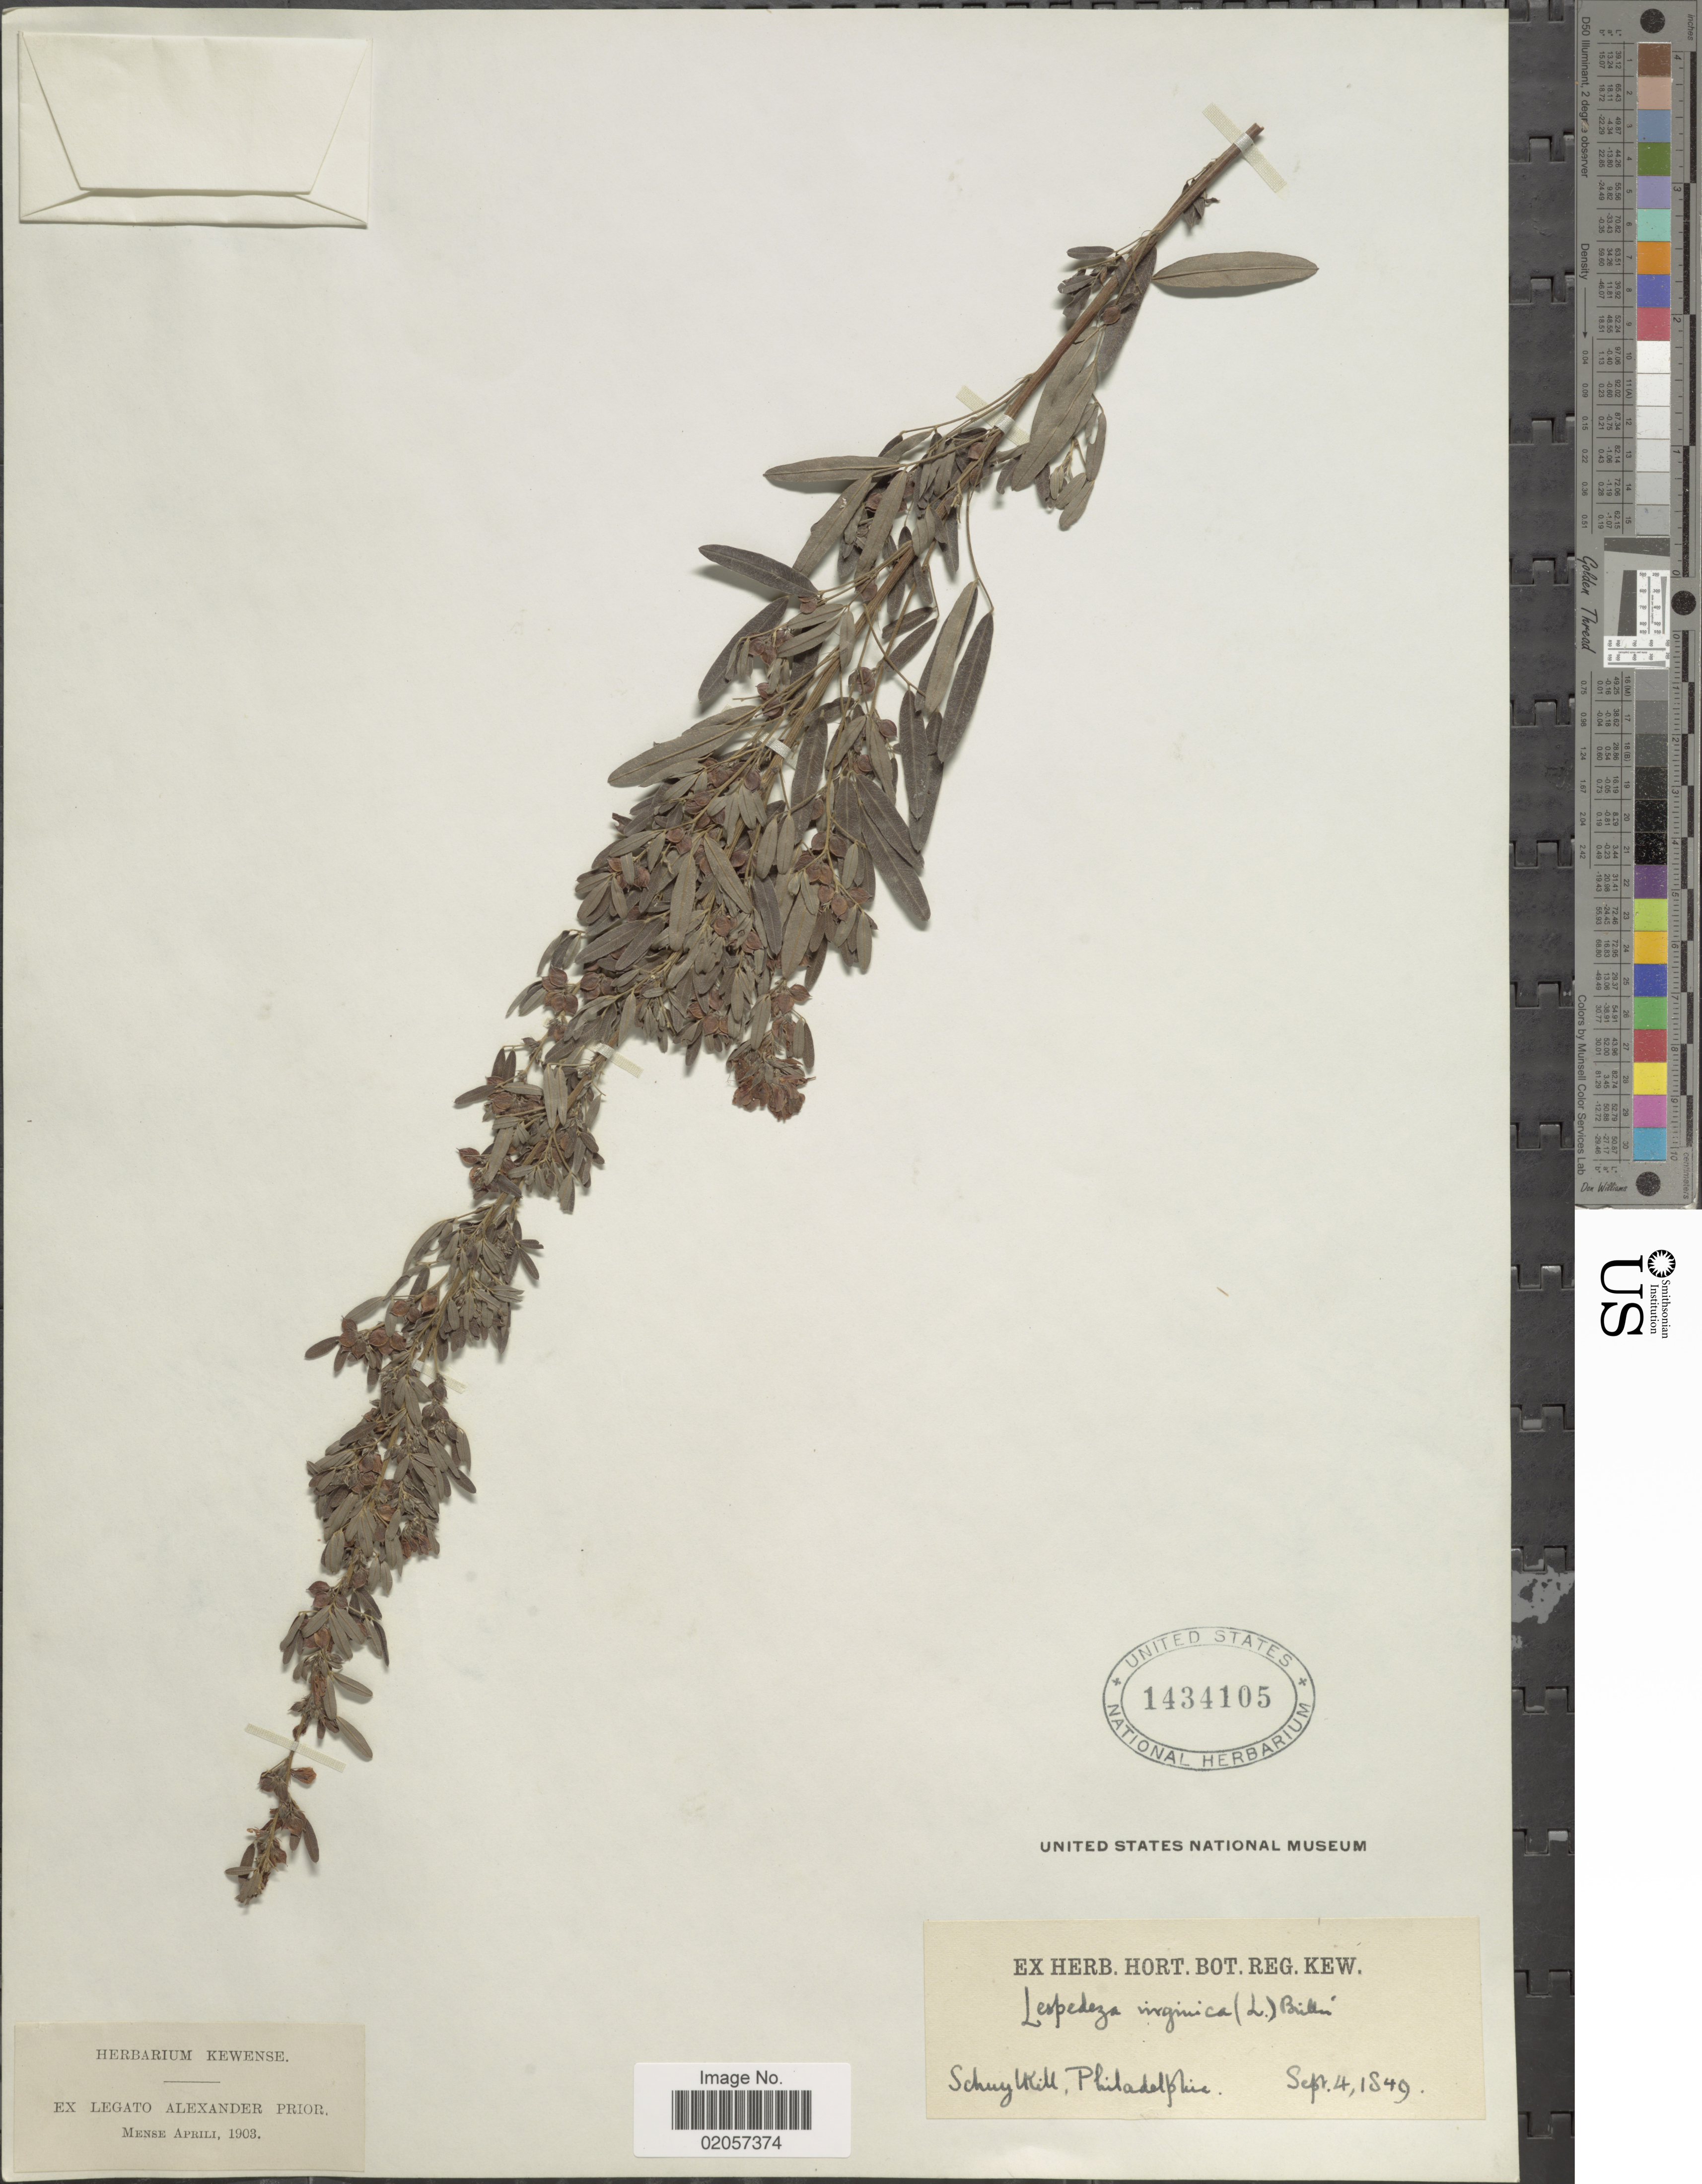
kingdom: Plantae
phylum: Tracheophyta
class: Magnoliopsida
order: Fabales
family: Fabaceae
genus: Lespedeza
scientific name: Lespedeza virginica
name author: (L.) Britton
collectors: ex herb. Hort. Reg. Kew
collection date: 1849-09-04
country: United States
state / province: Pennsylvania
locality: Philadelphia.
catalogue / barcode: US 1434105